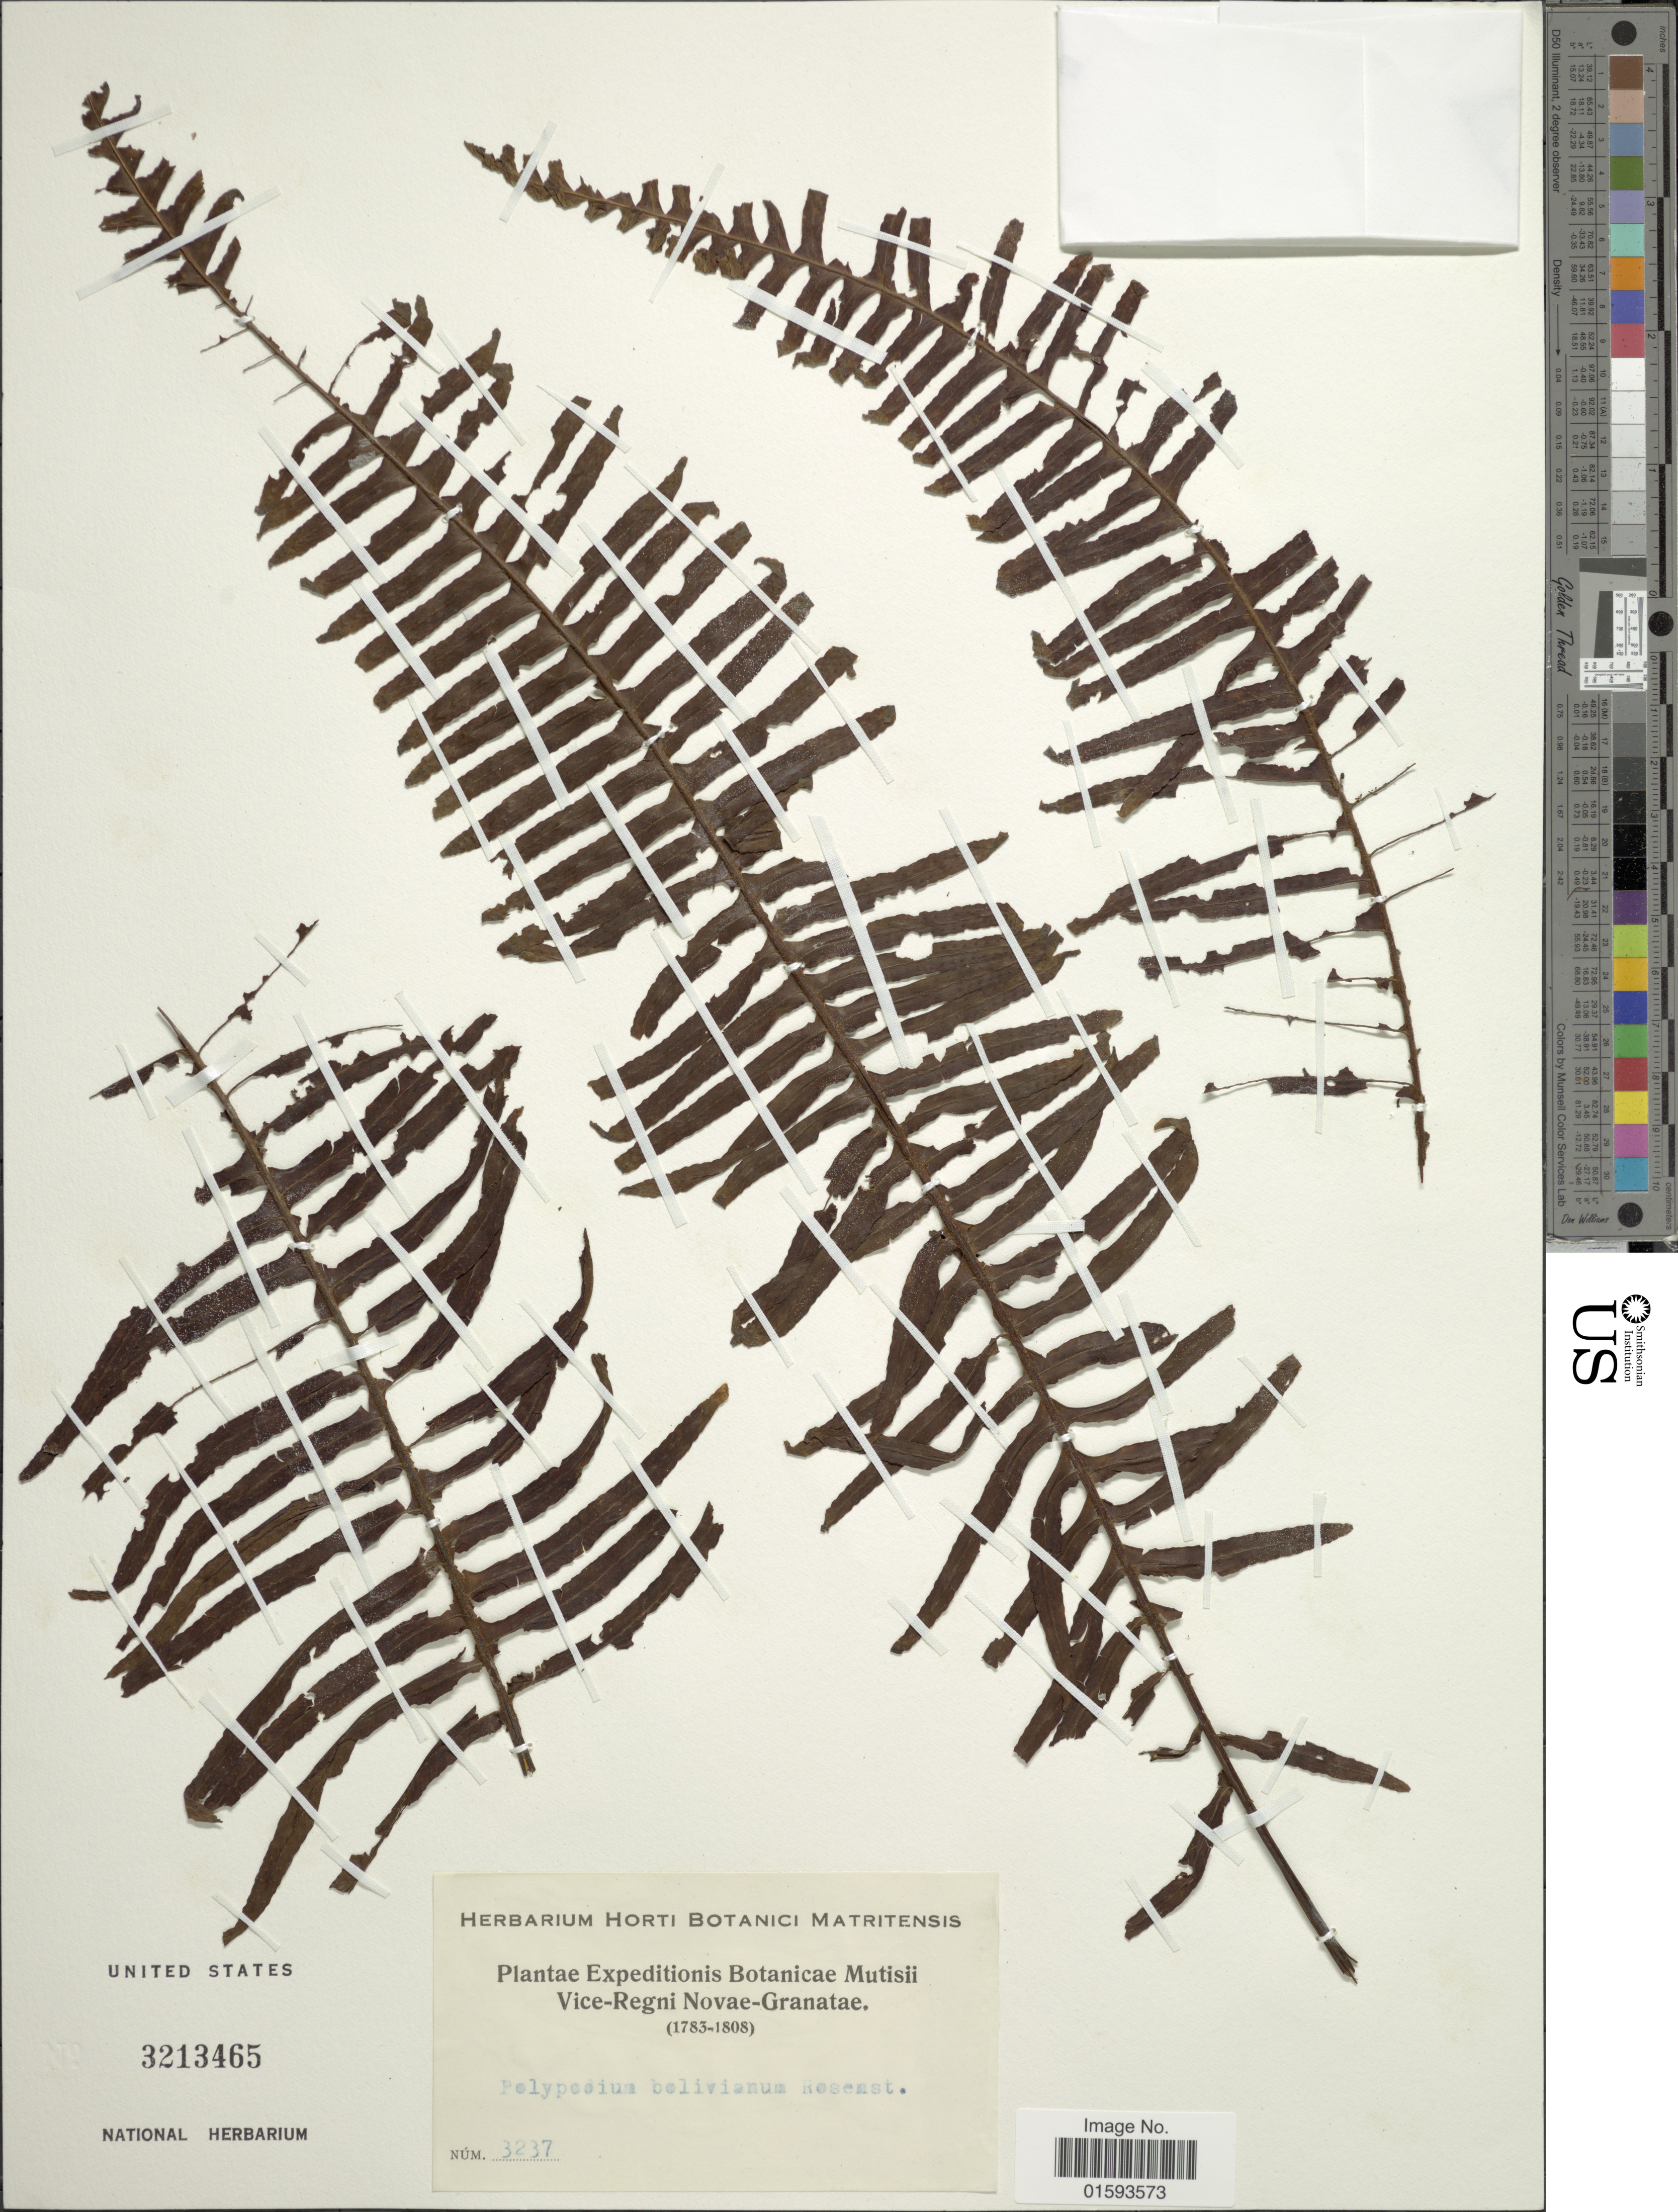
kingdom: Plantae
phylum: Tracheophyta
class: Polypodiopsida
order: Polypodiales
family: Polypodiaceae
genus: Pecluma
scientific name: Pecluma divaricata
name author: (E. Fourn.) Mickel & Beitel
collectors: Expeditions Botanicae Mutisii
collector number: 3237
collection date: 1783/1808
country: Colombia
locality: Vice-Regni Novae-Granatae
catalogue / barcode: US 3213465